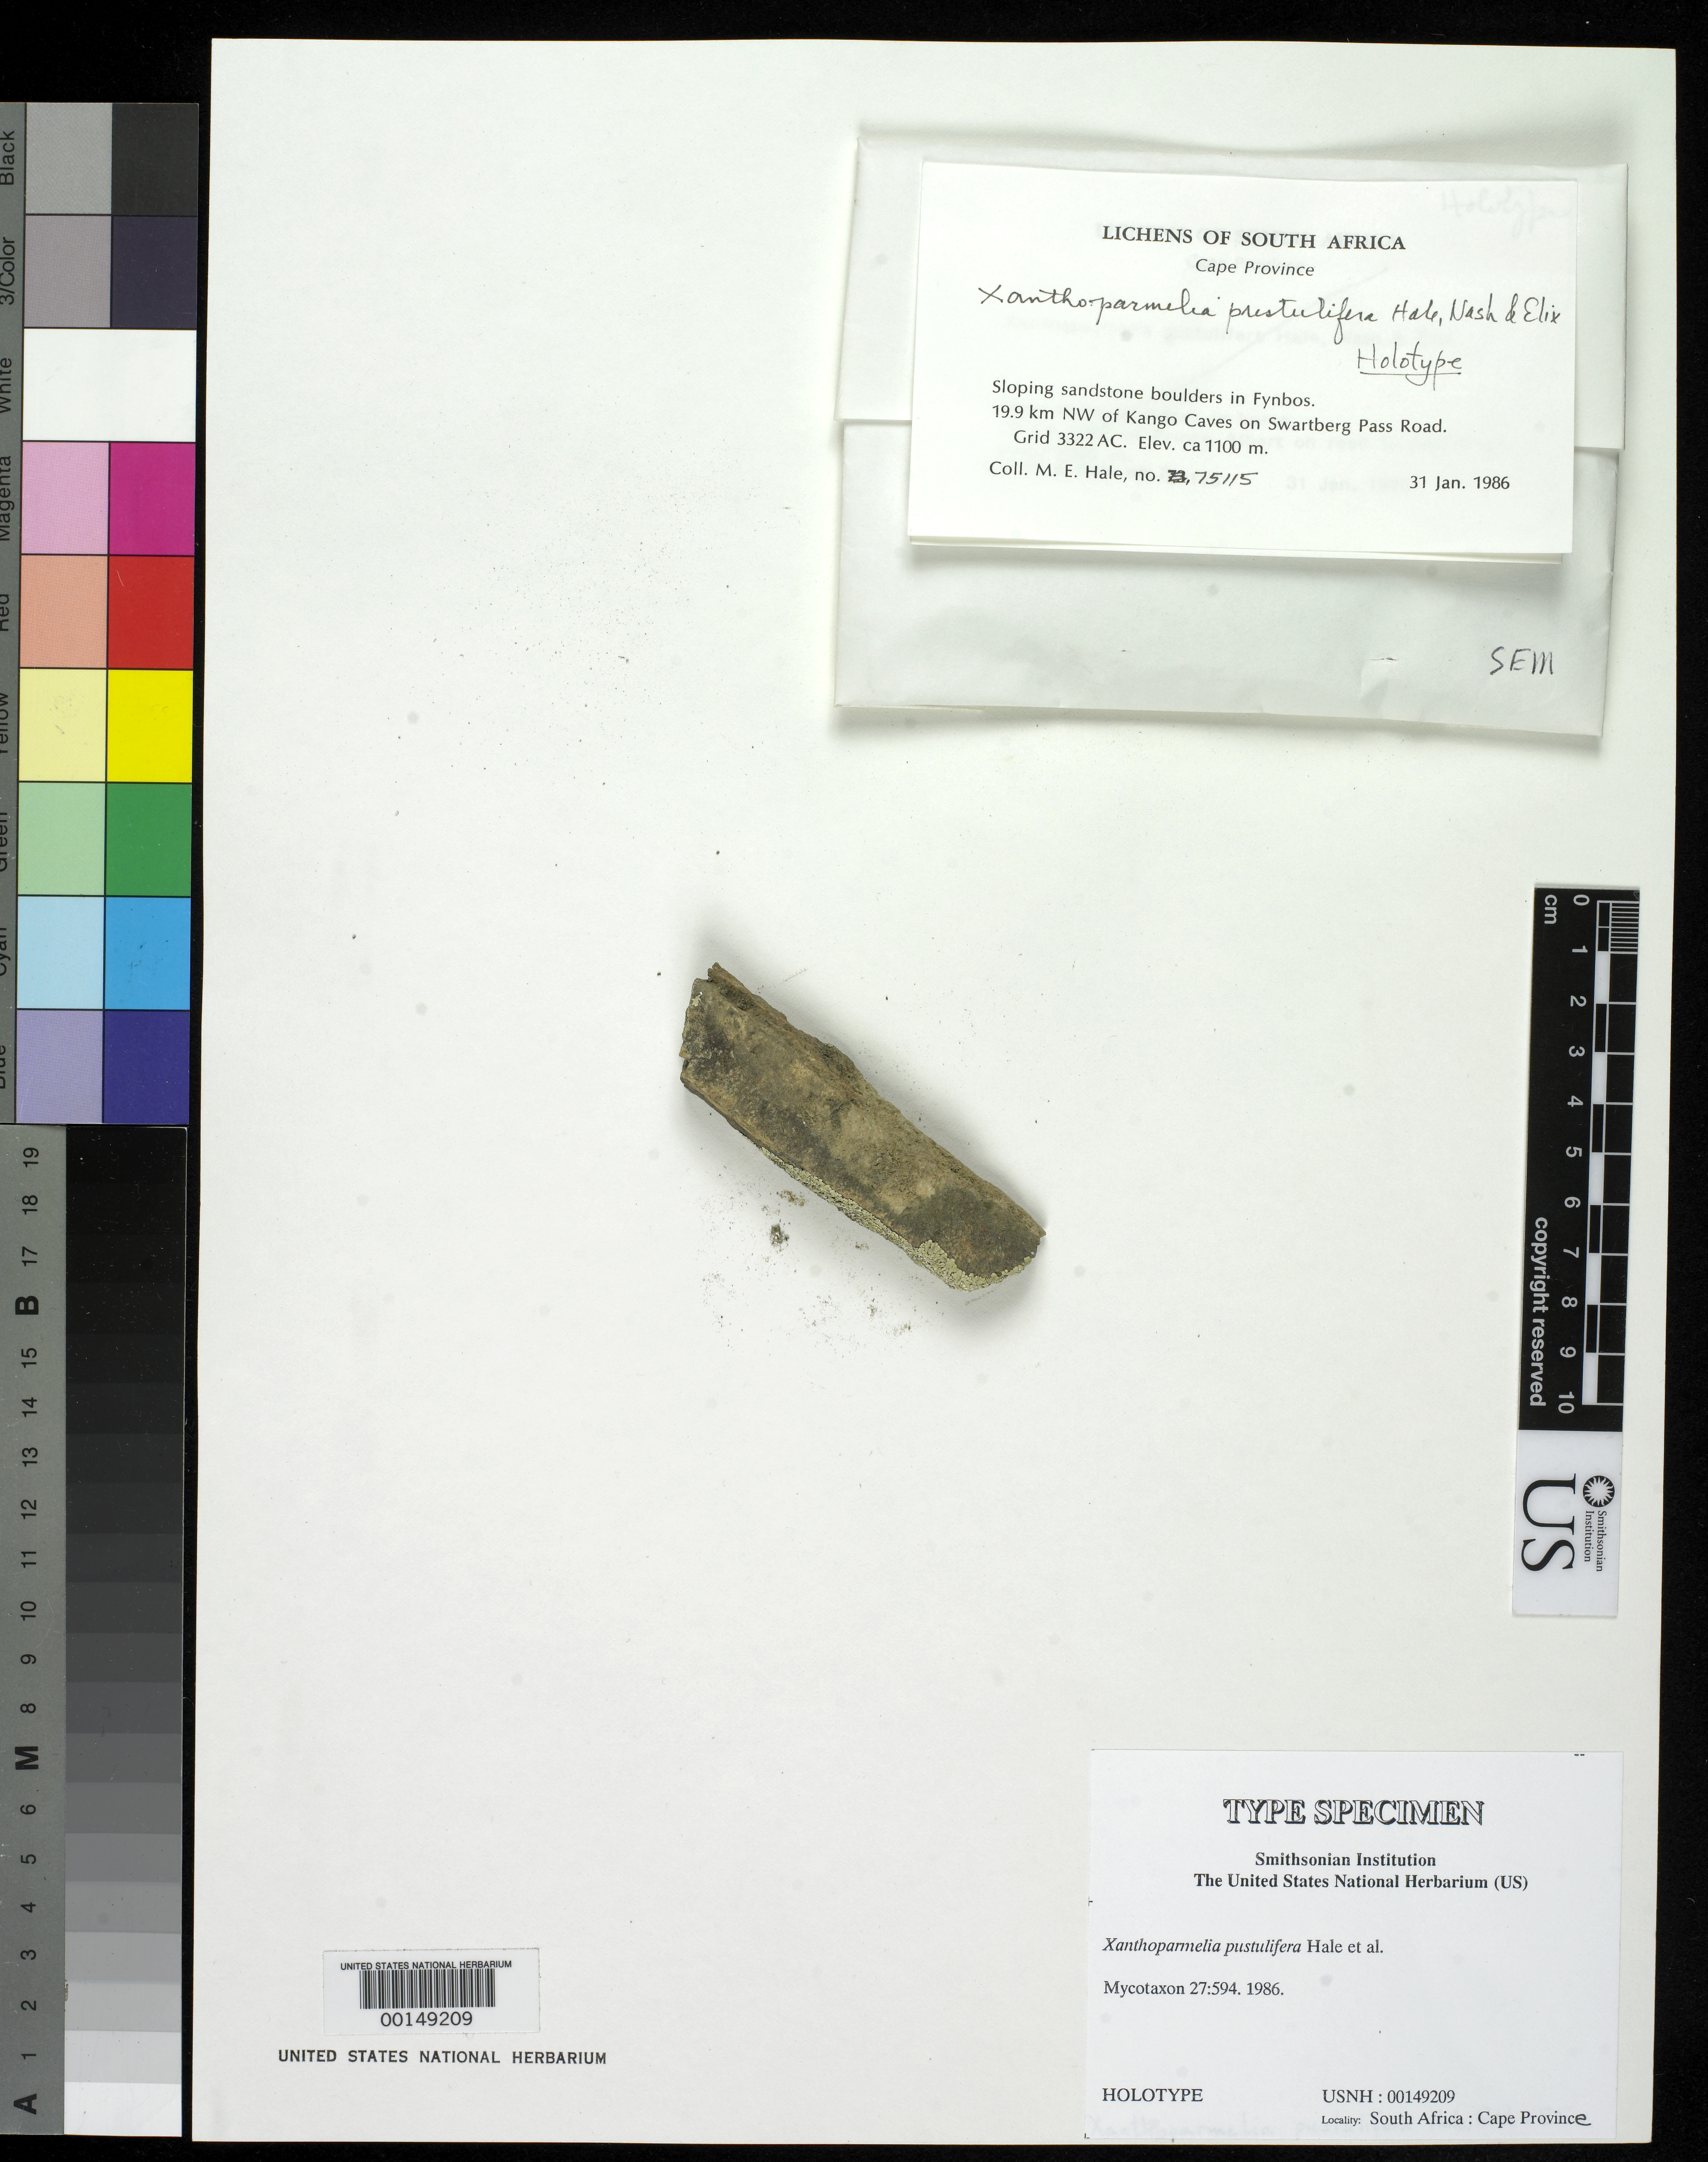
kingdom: Fungi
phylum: Ascomycota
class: Lecanoromycetes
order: Lecanorales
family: Parmeliaceae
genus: Xanthoparmelia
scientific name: Xanthoparmelia pustulifera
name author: Hale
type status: Holotype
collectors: M. Hale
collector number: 75115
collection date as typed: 31 Jan 1986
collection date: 1986-01-31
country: South Africa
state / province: Western Cape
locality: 19.9 km NW of Kango Caves on Swartberg Pass Road, Grid 3322 AC, sloping sandstone boulders in Fynbos.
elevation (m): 1100